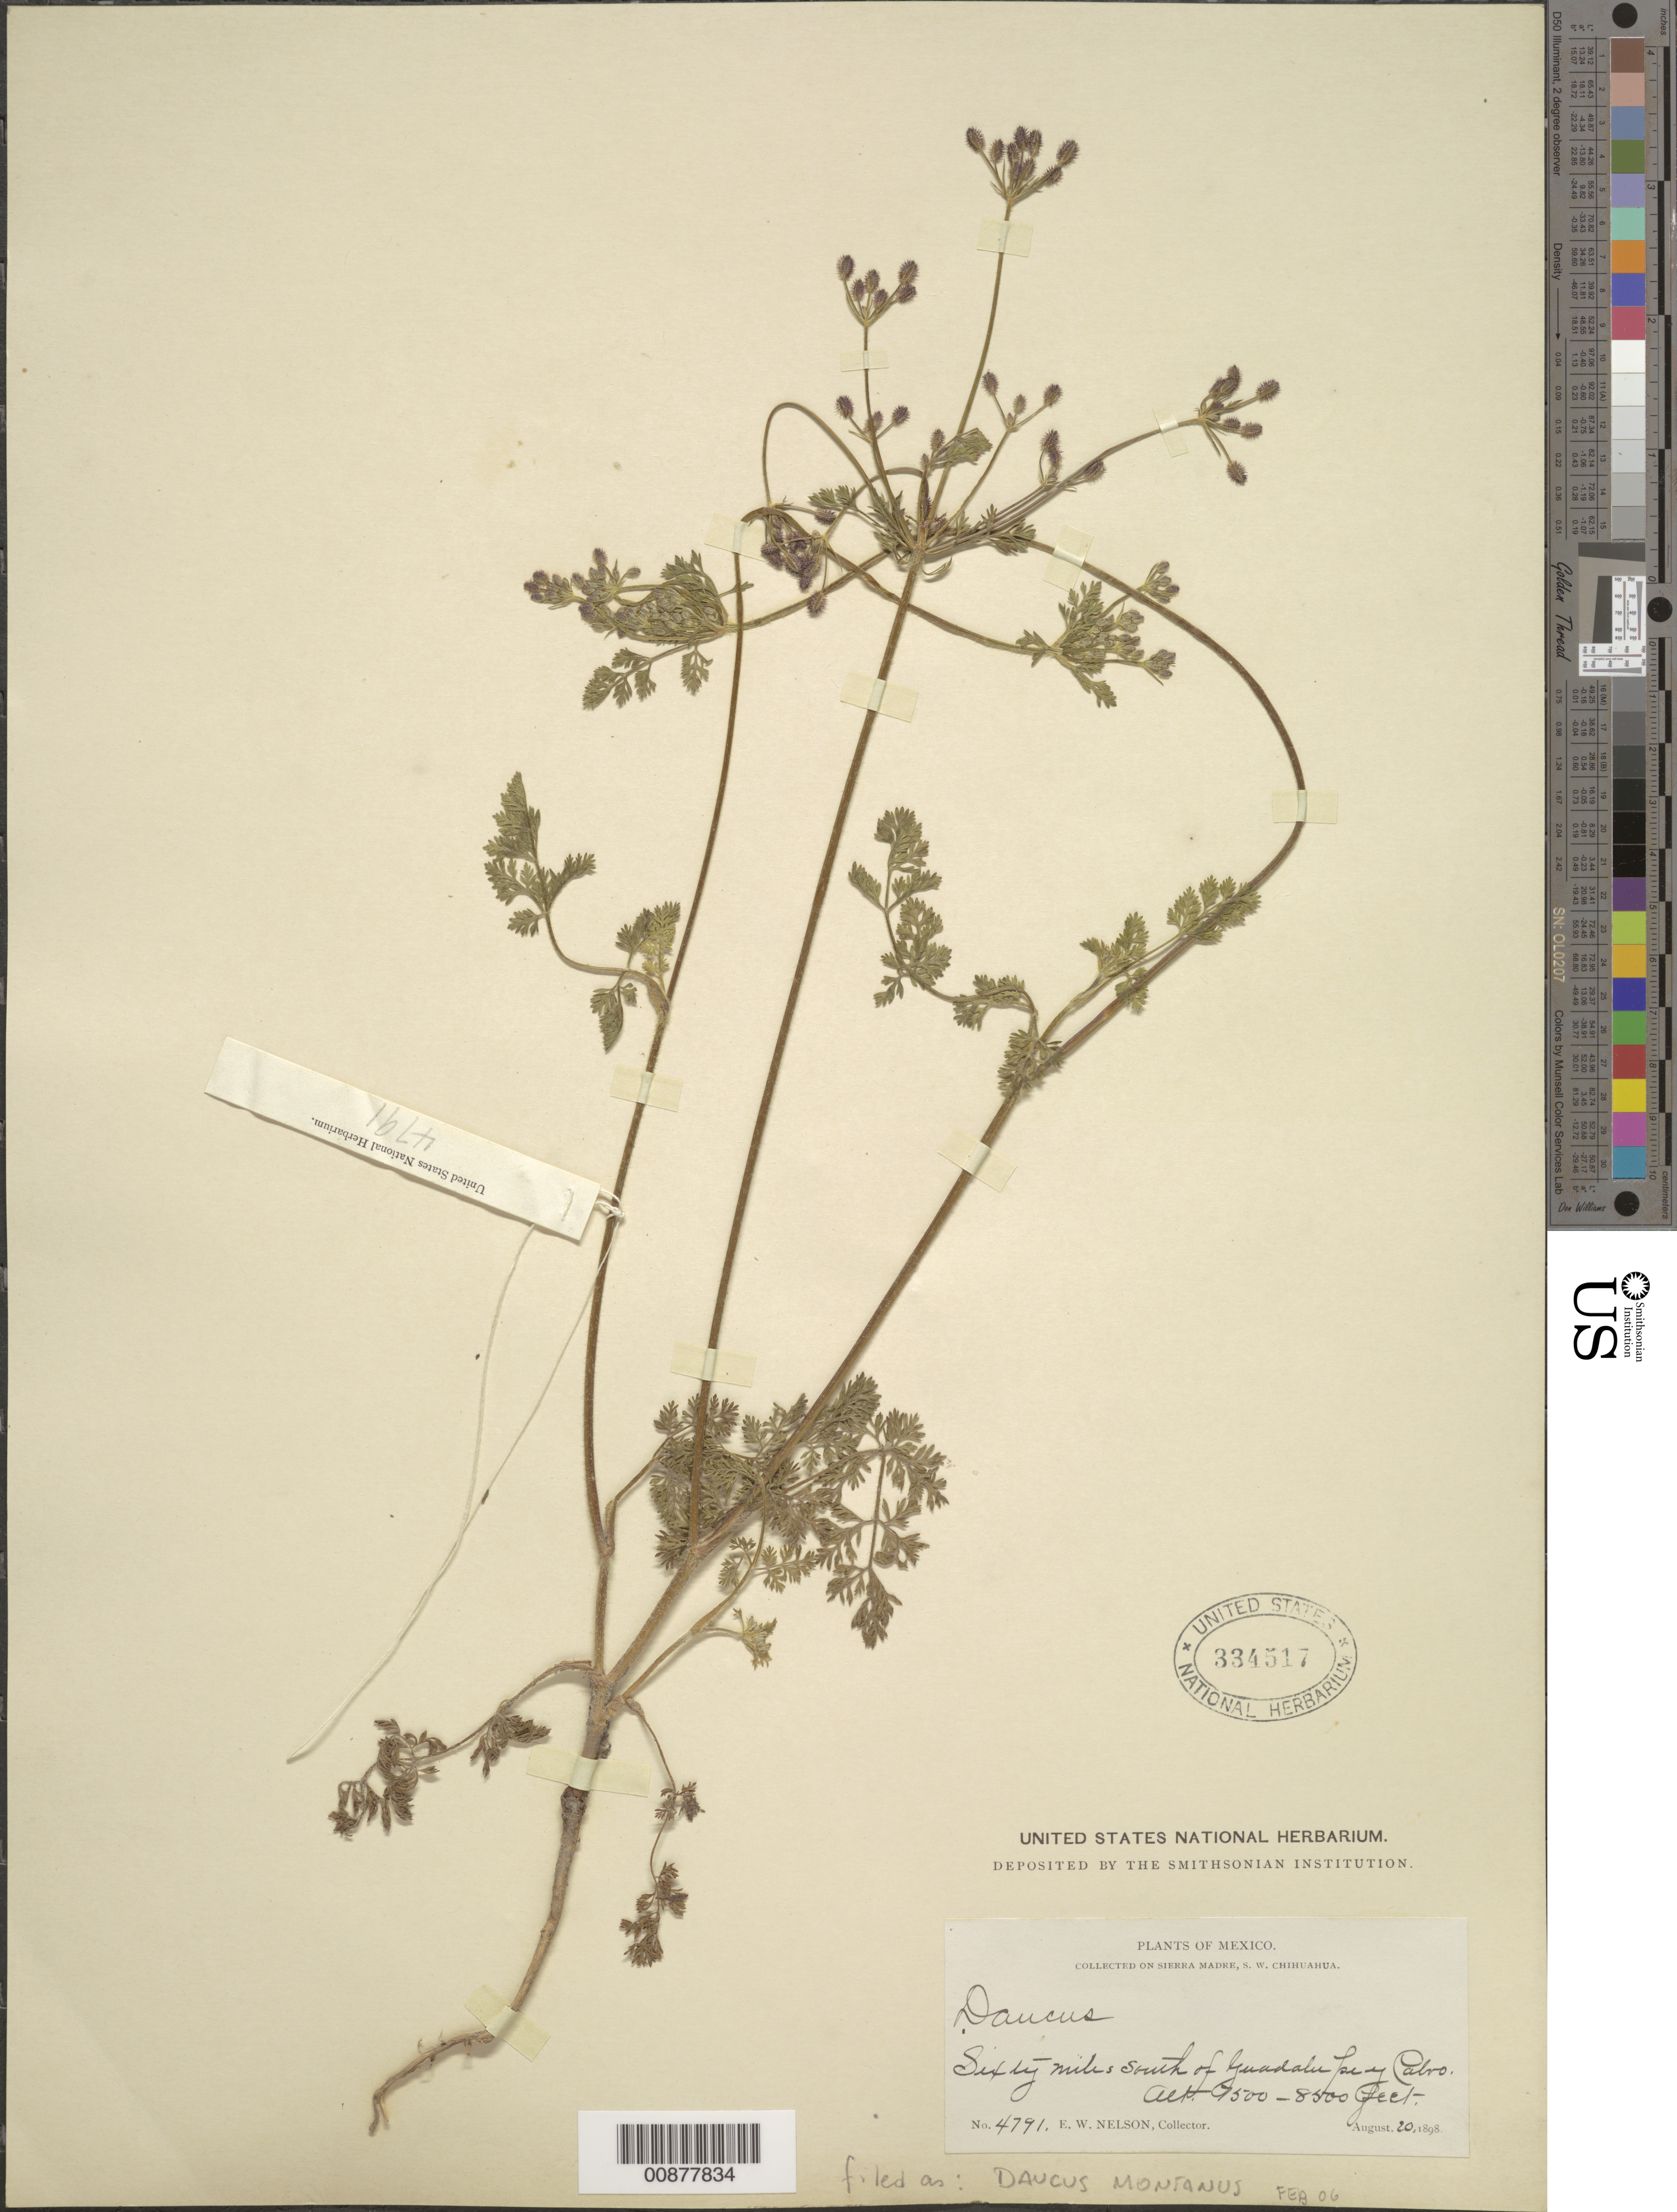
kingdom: Plantae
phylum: Tracheophyta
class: Magnoliopsida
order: Apiales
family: Apiaceae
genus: Daucus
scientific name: Daucus montanus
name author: Humb. & Bonpl. ex Spreng.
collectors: E. W. Nelson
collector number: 4791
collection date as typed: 20 Aug 1898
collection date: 1898-08-20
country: Mexico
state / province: Chihuahua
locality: Sixty miles south of Guadalupe y Calvo, Chihuahua.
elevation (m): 2286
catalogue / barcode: US 334517